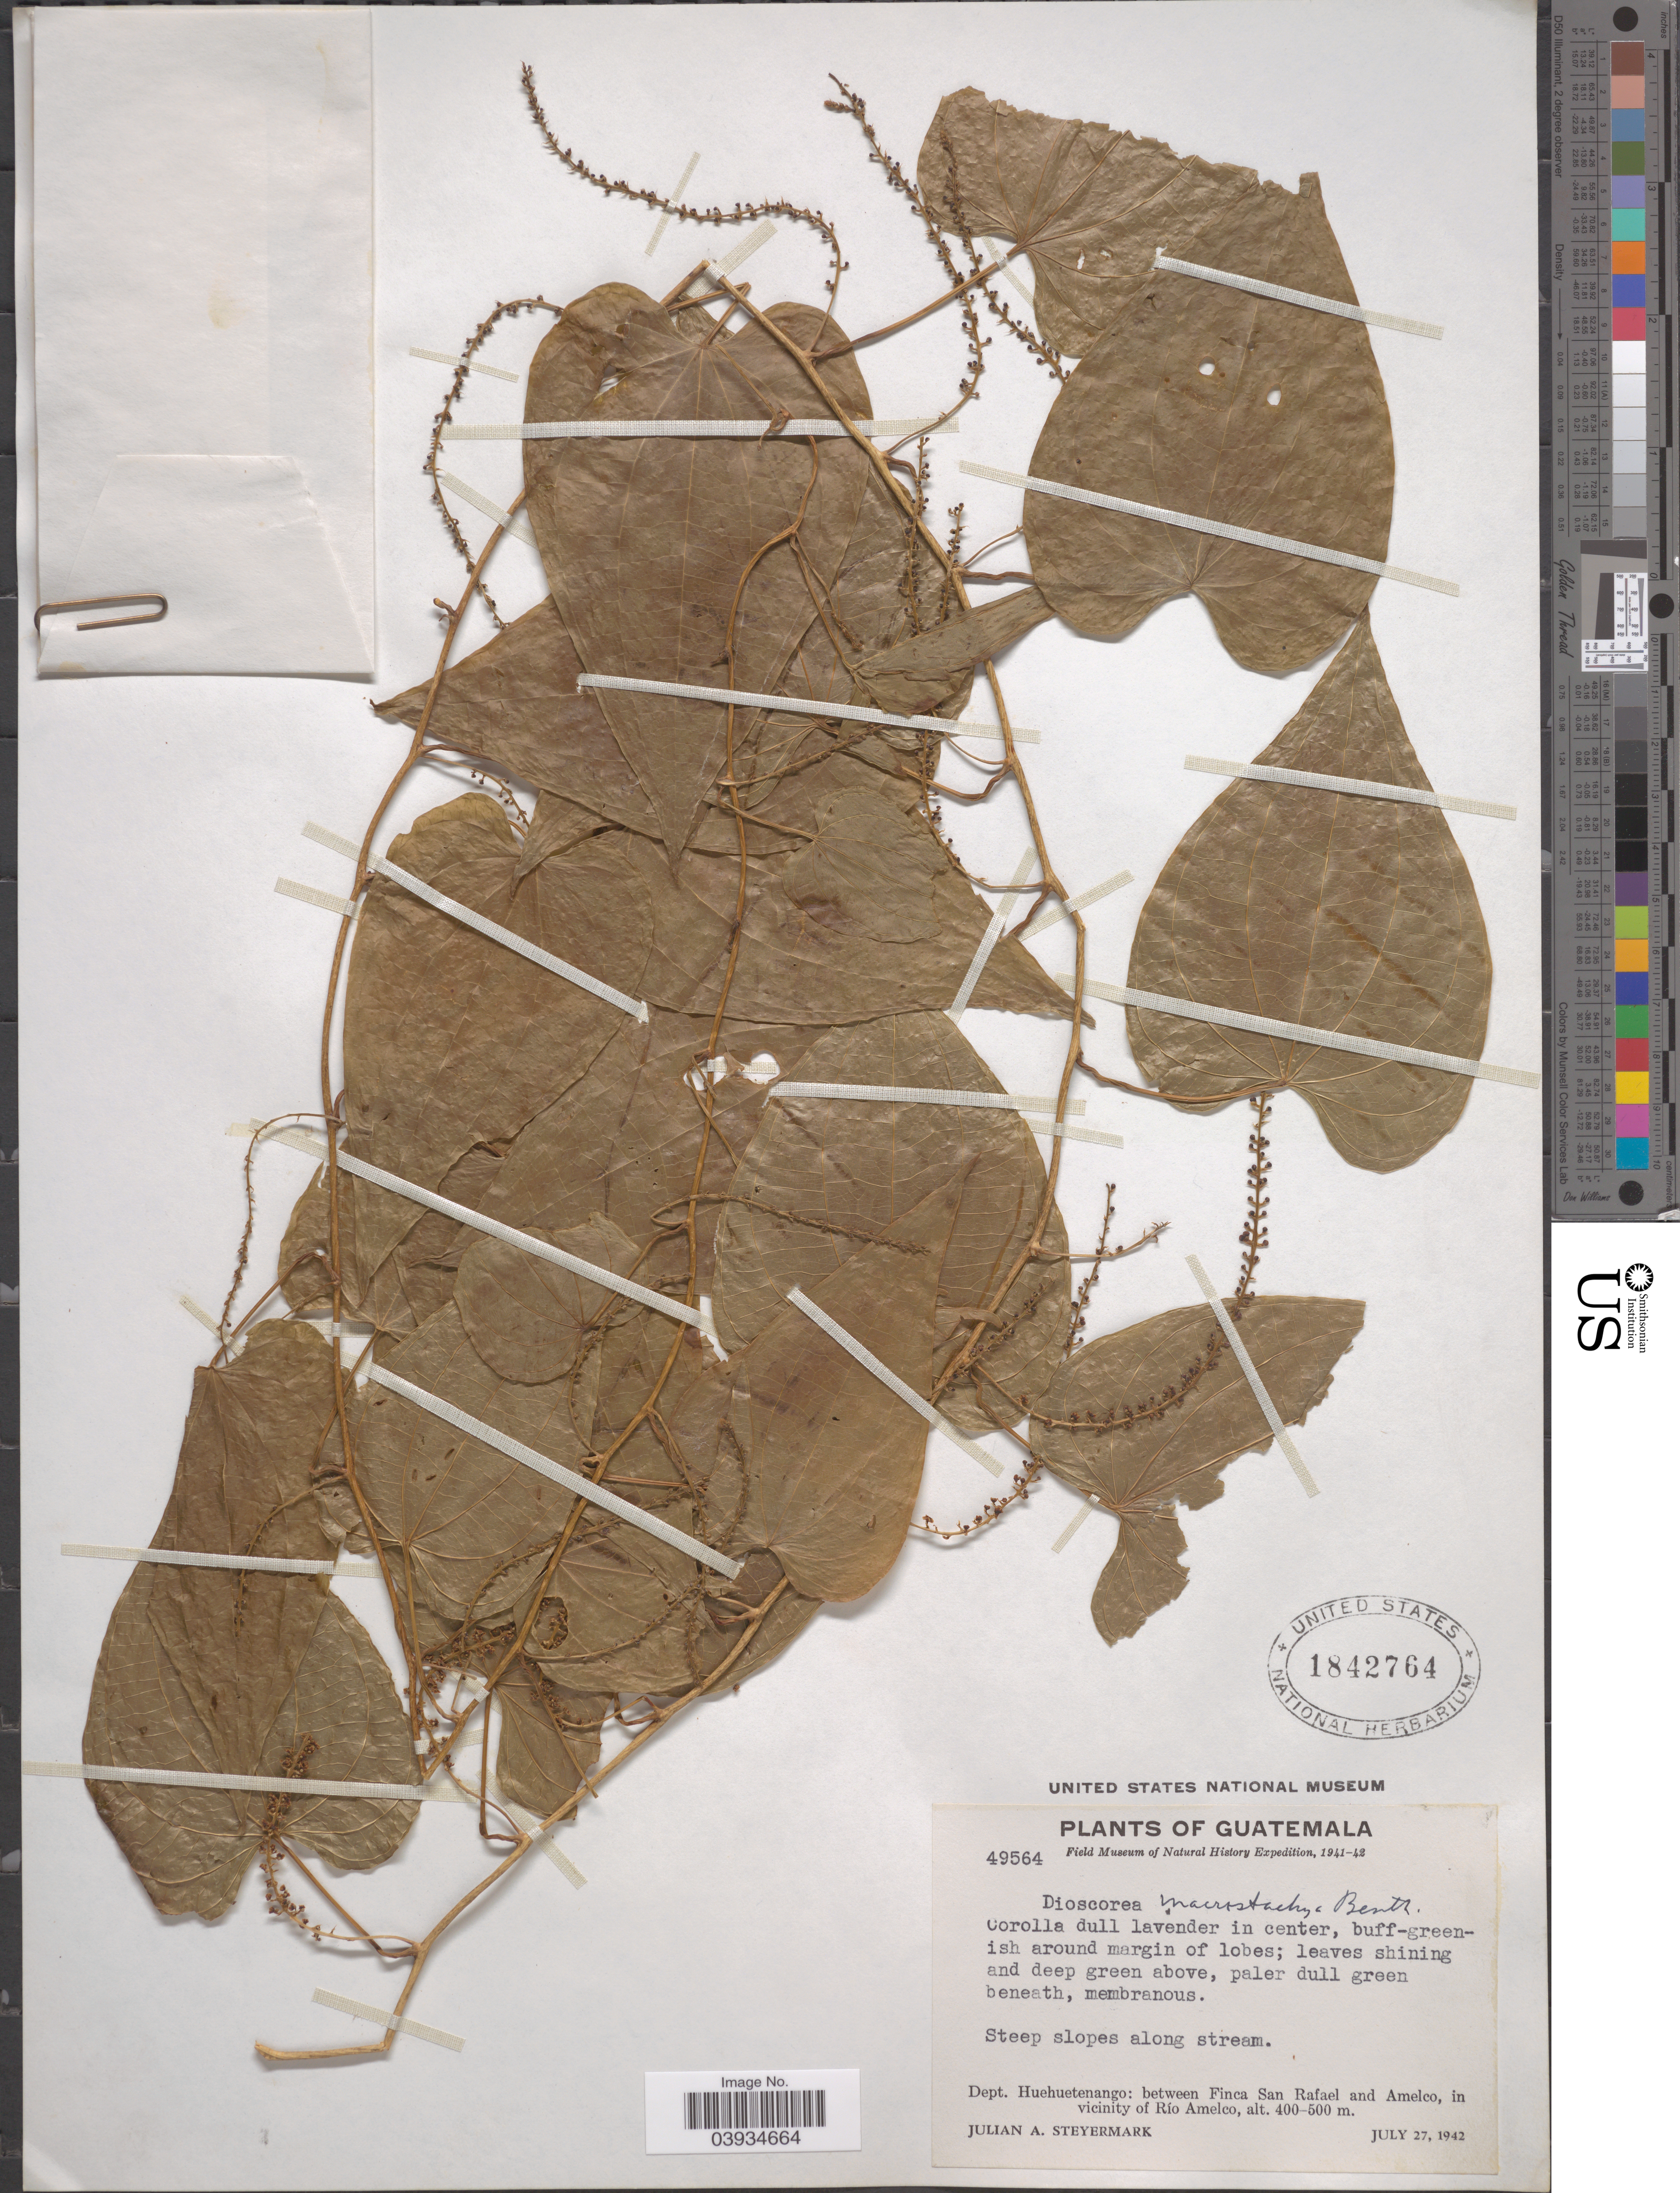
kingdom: Plantae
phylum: Tracheophyta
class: Liliopsida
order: Dioscoreales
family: Dioscoreaceae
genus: Dioscorea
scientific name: Dioscorea mexicana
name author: Scheidw.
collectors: J. Steyermark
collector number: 49564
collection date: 1942-07-27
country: Guatemala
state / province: Huehuetenango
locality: Dept. Huehuetenango: between Finca San Rafael and Amelco, in vicinity of Río Amelco.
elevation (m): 400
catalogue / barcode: US 1842764